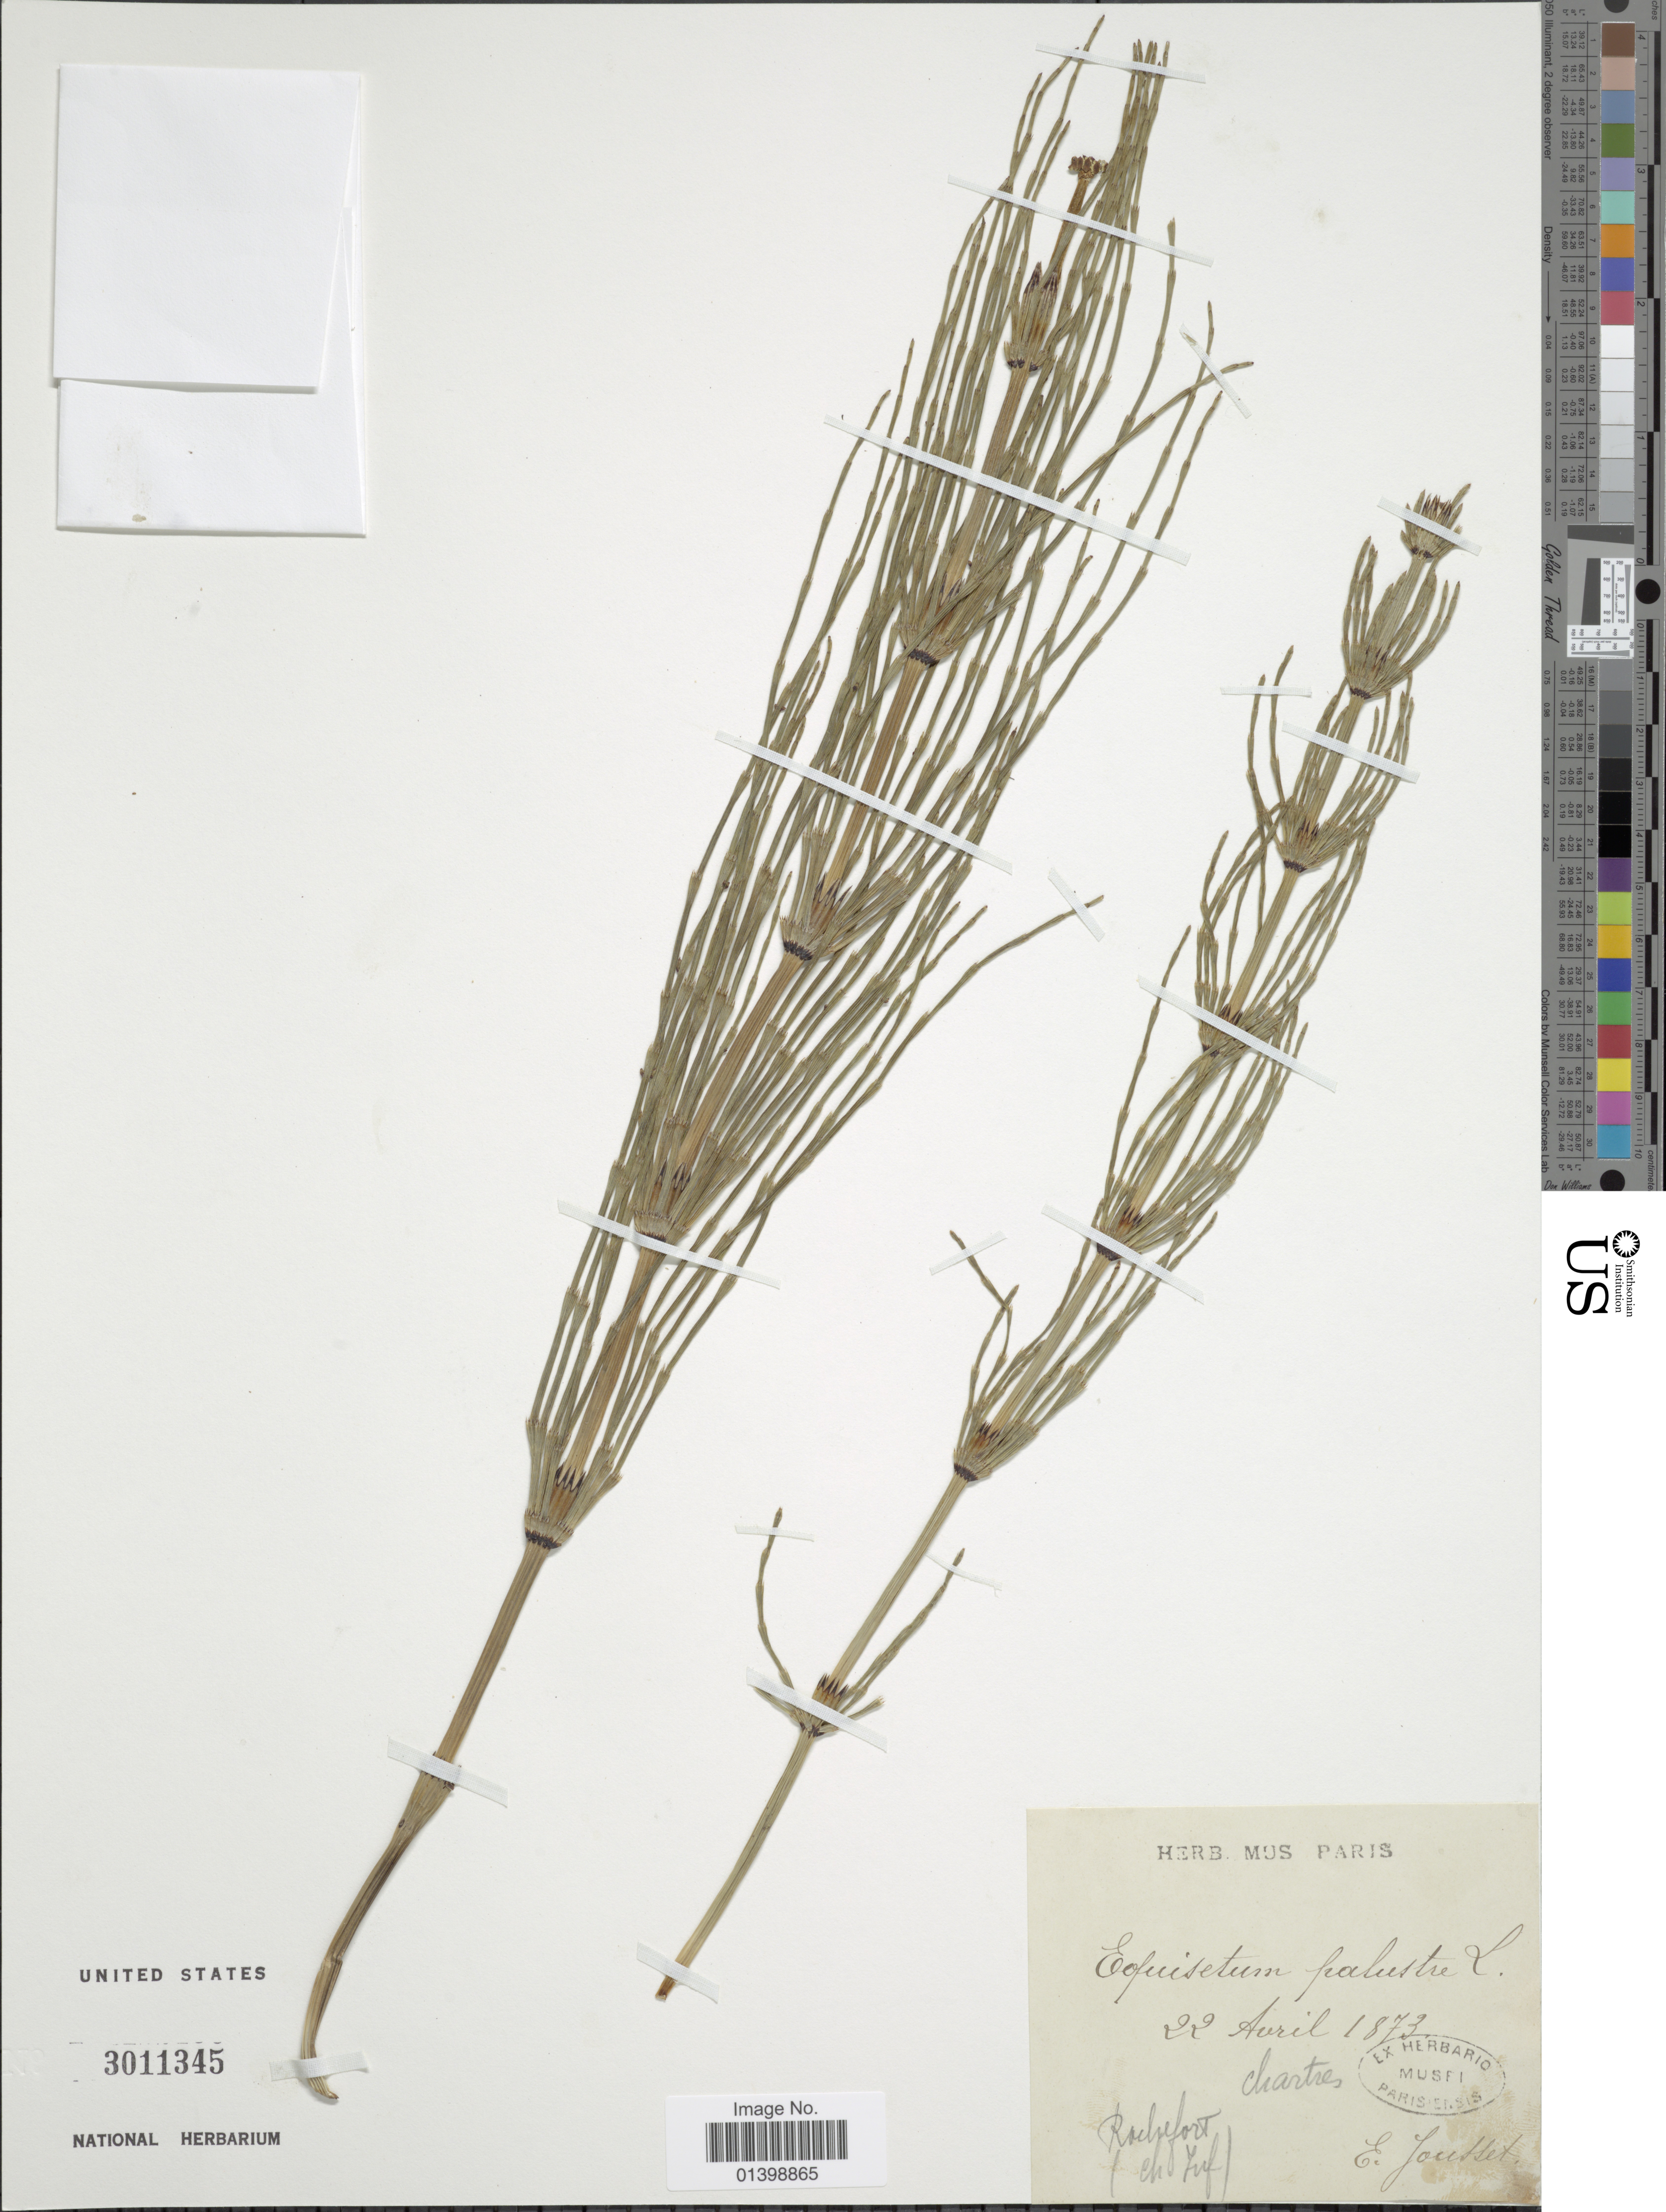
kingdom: Plantae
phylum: Tracheophyta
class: Polypodiopsida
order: Equisetales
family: Equisetaceae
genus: Equisetum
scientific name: Equisetum palustre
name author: L.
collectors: E. Fousset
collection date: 1873-04-22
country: France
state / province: Nouvelle-Aquitaine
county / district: Charente Maritime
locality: Rochefort [interpreted]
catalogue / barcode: US 3011345